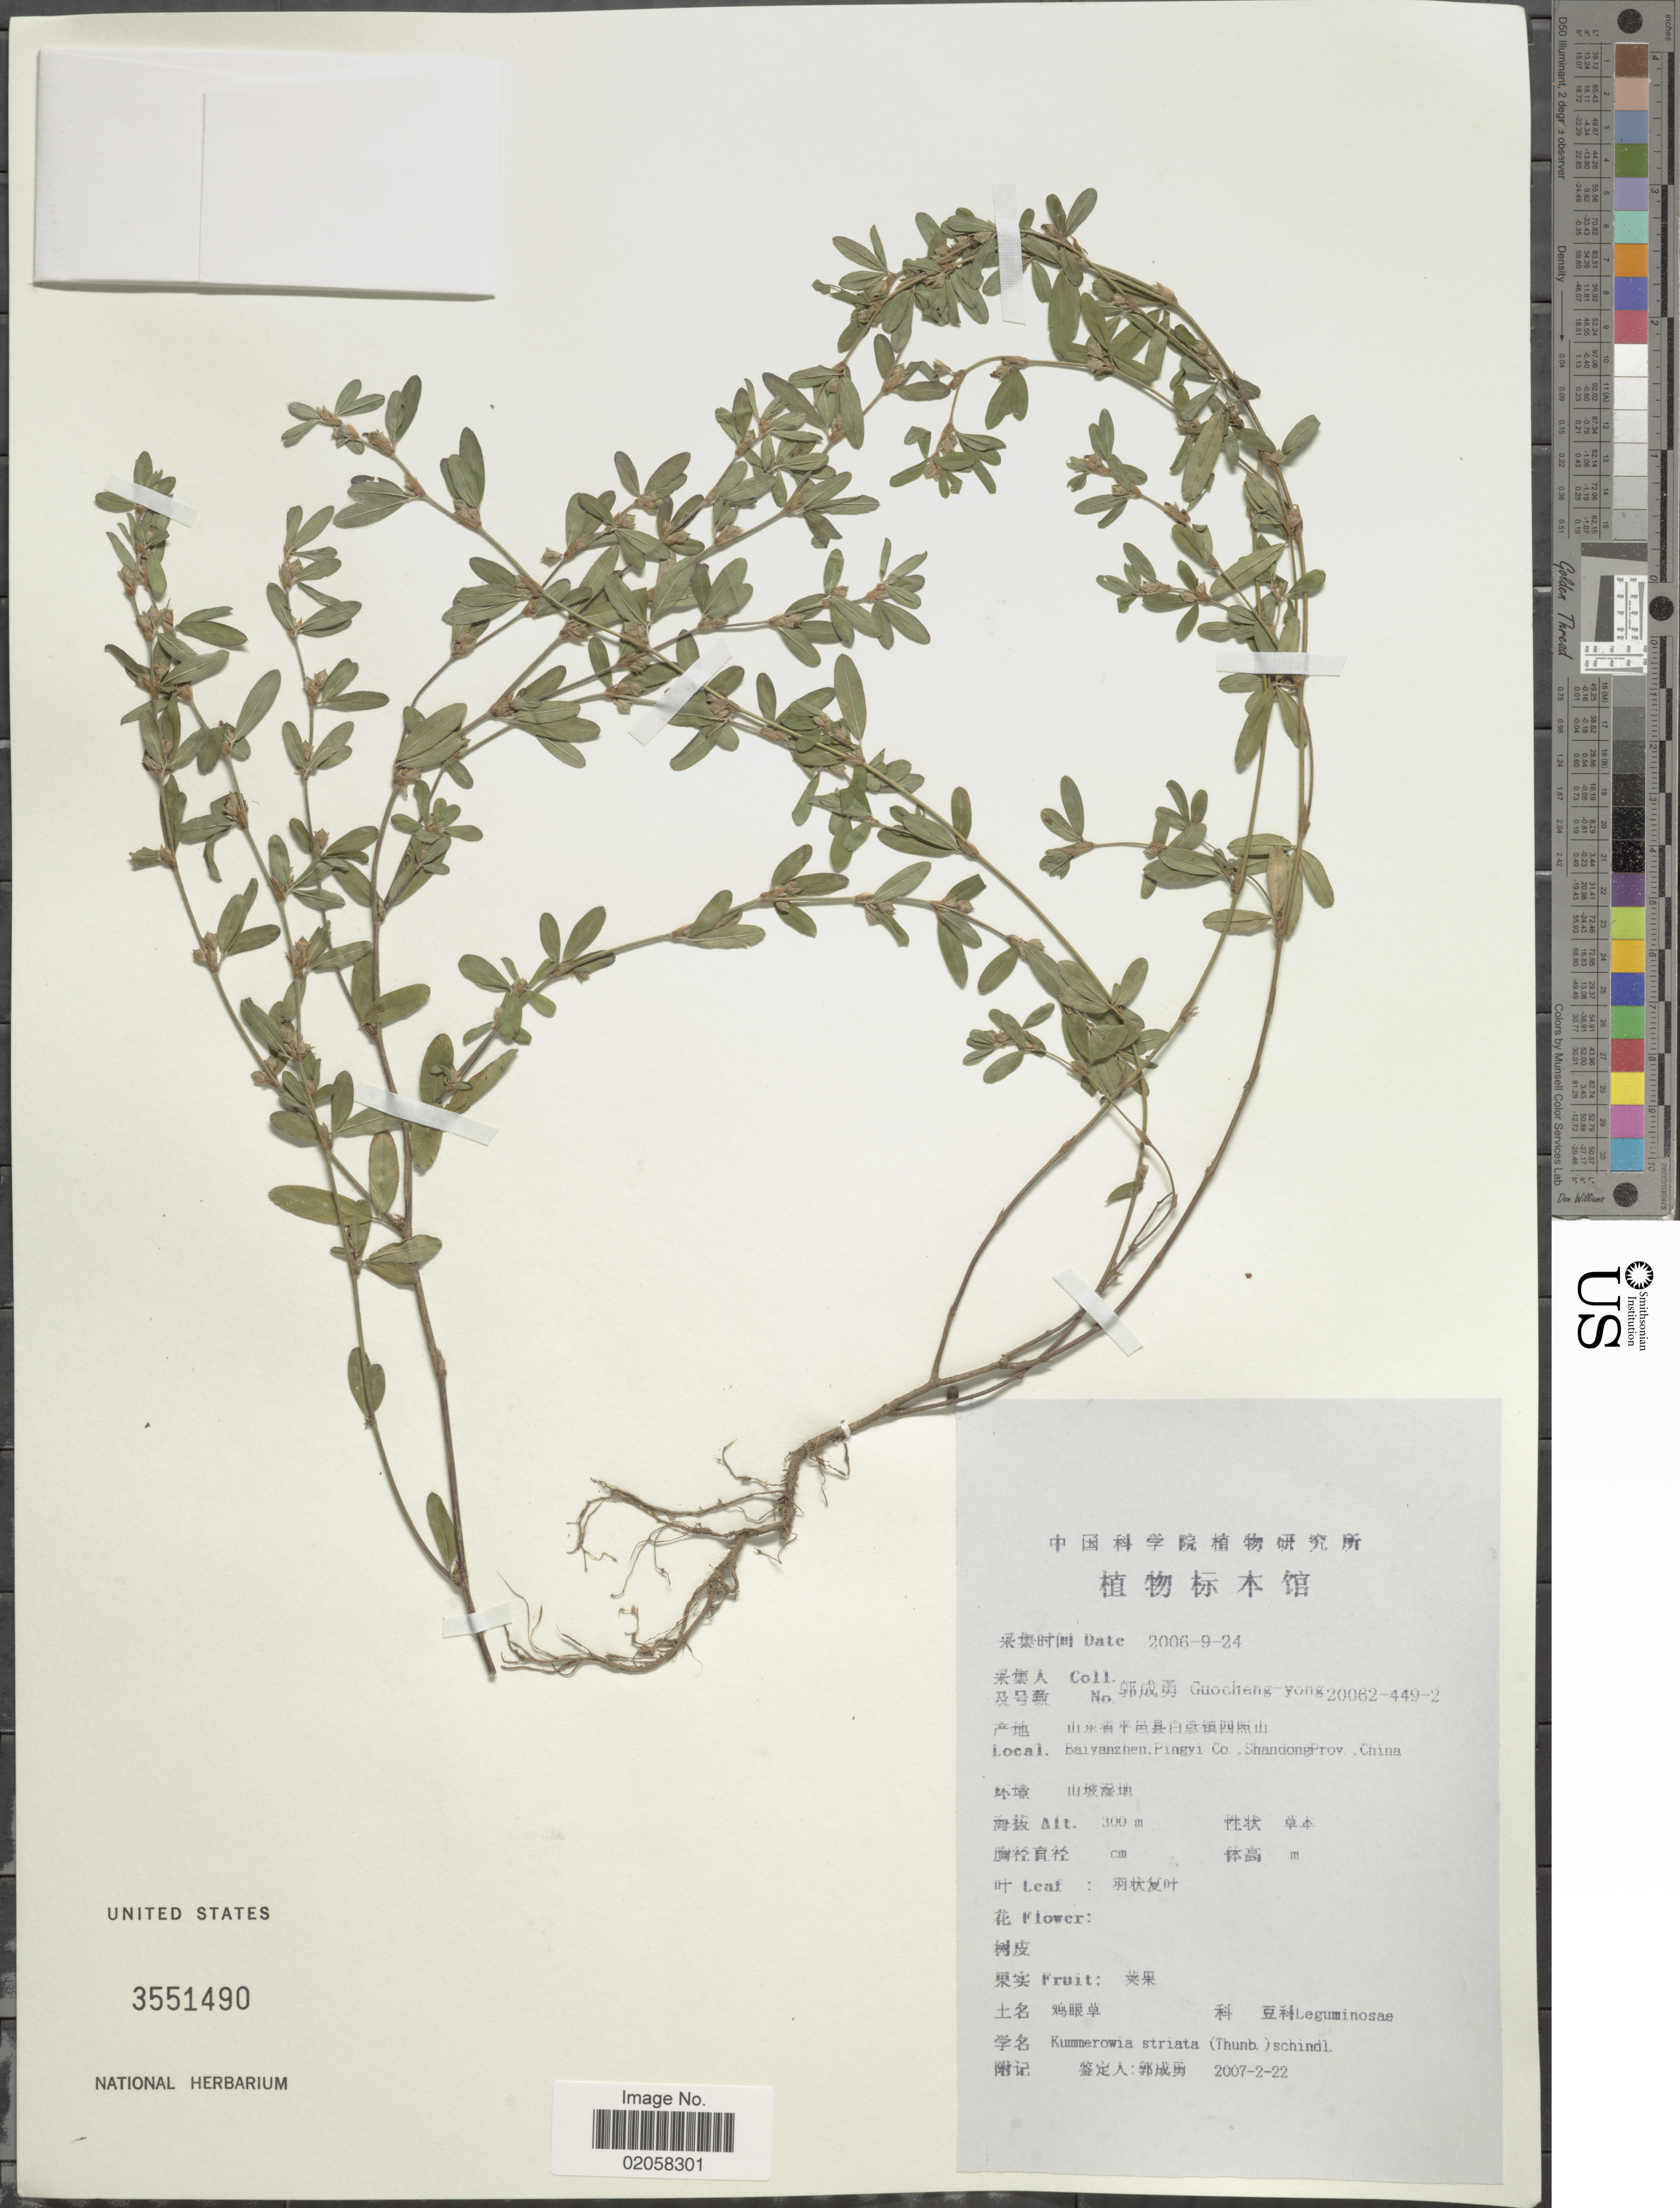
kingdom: Plantae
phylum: Tracheophyta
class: Magnoliopsida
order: Fabales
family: Fabaceae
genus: Kummerowia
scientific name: Kummerowia striata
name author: (Thunb.) Schindl.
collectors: Guo cheng-yong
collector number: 20062-449-2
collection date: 2006-09-24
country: China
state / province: Shandong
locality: Baiyanzhen, Pingyi Co.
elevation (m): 300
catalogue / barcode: US 3551490